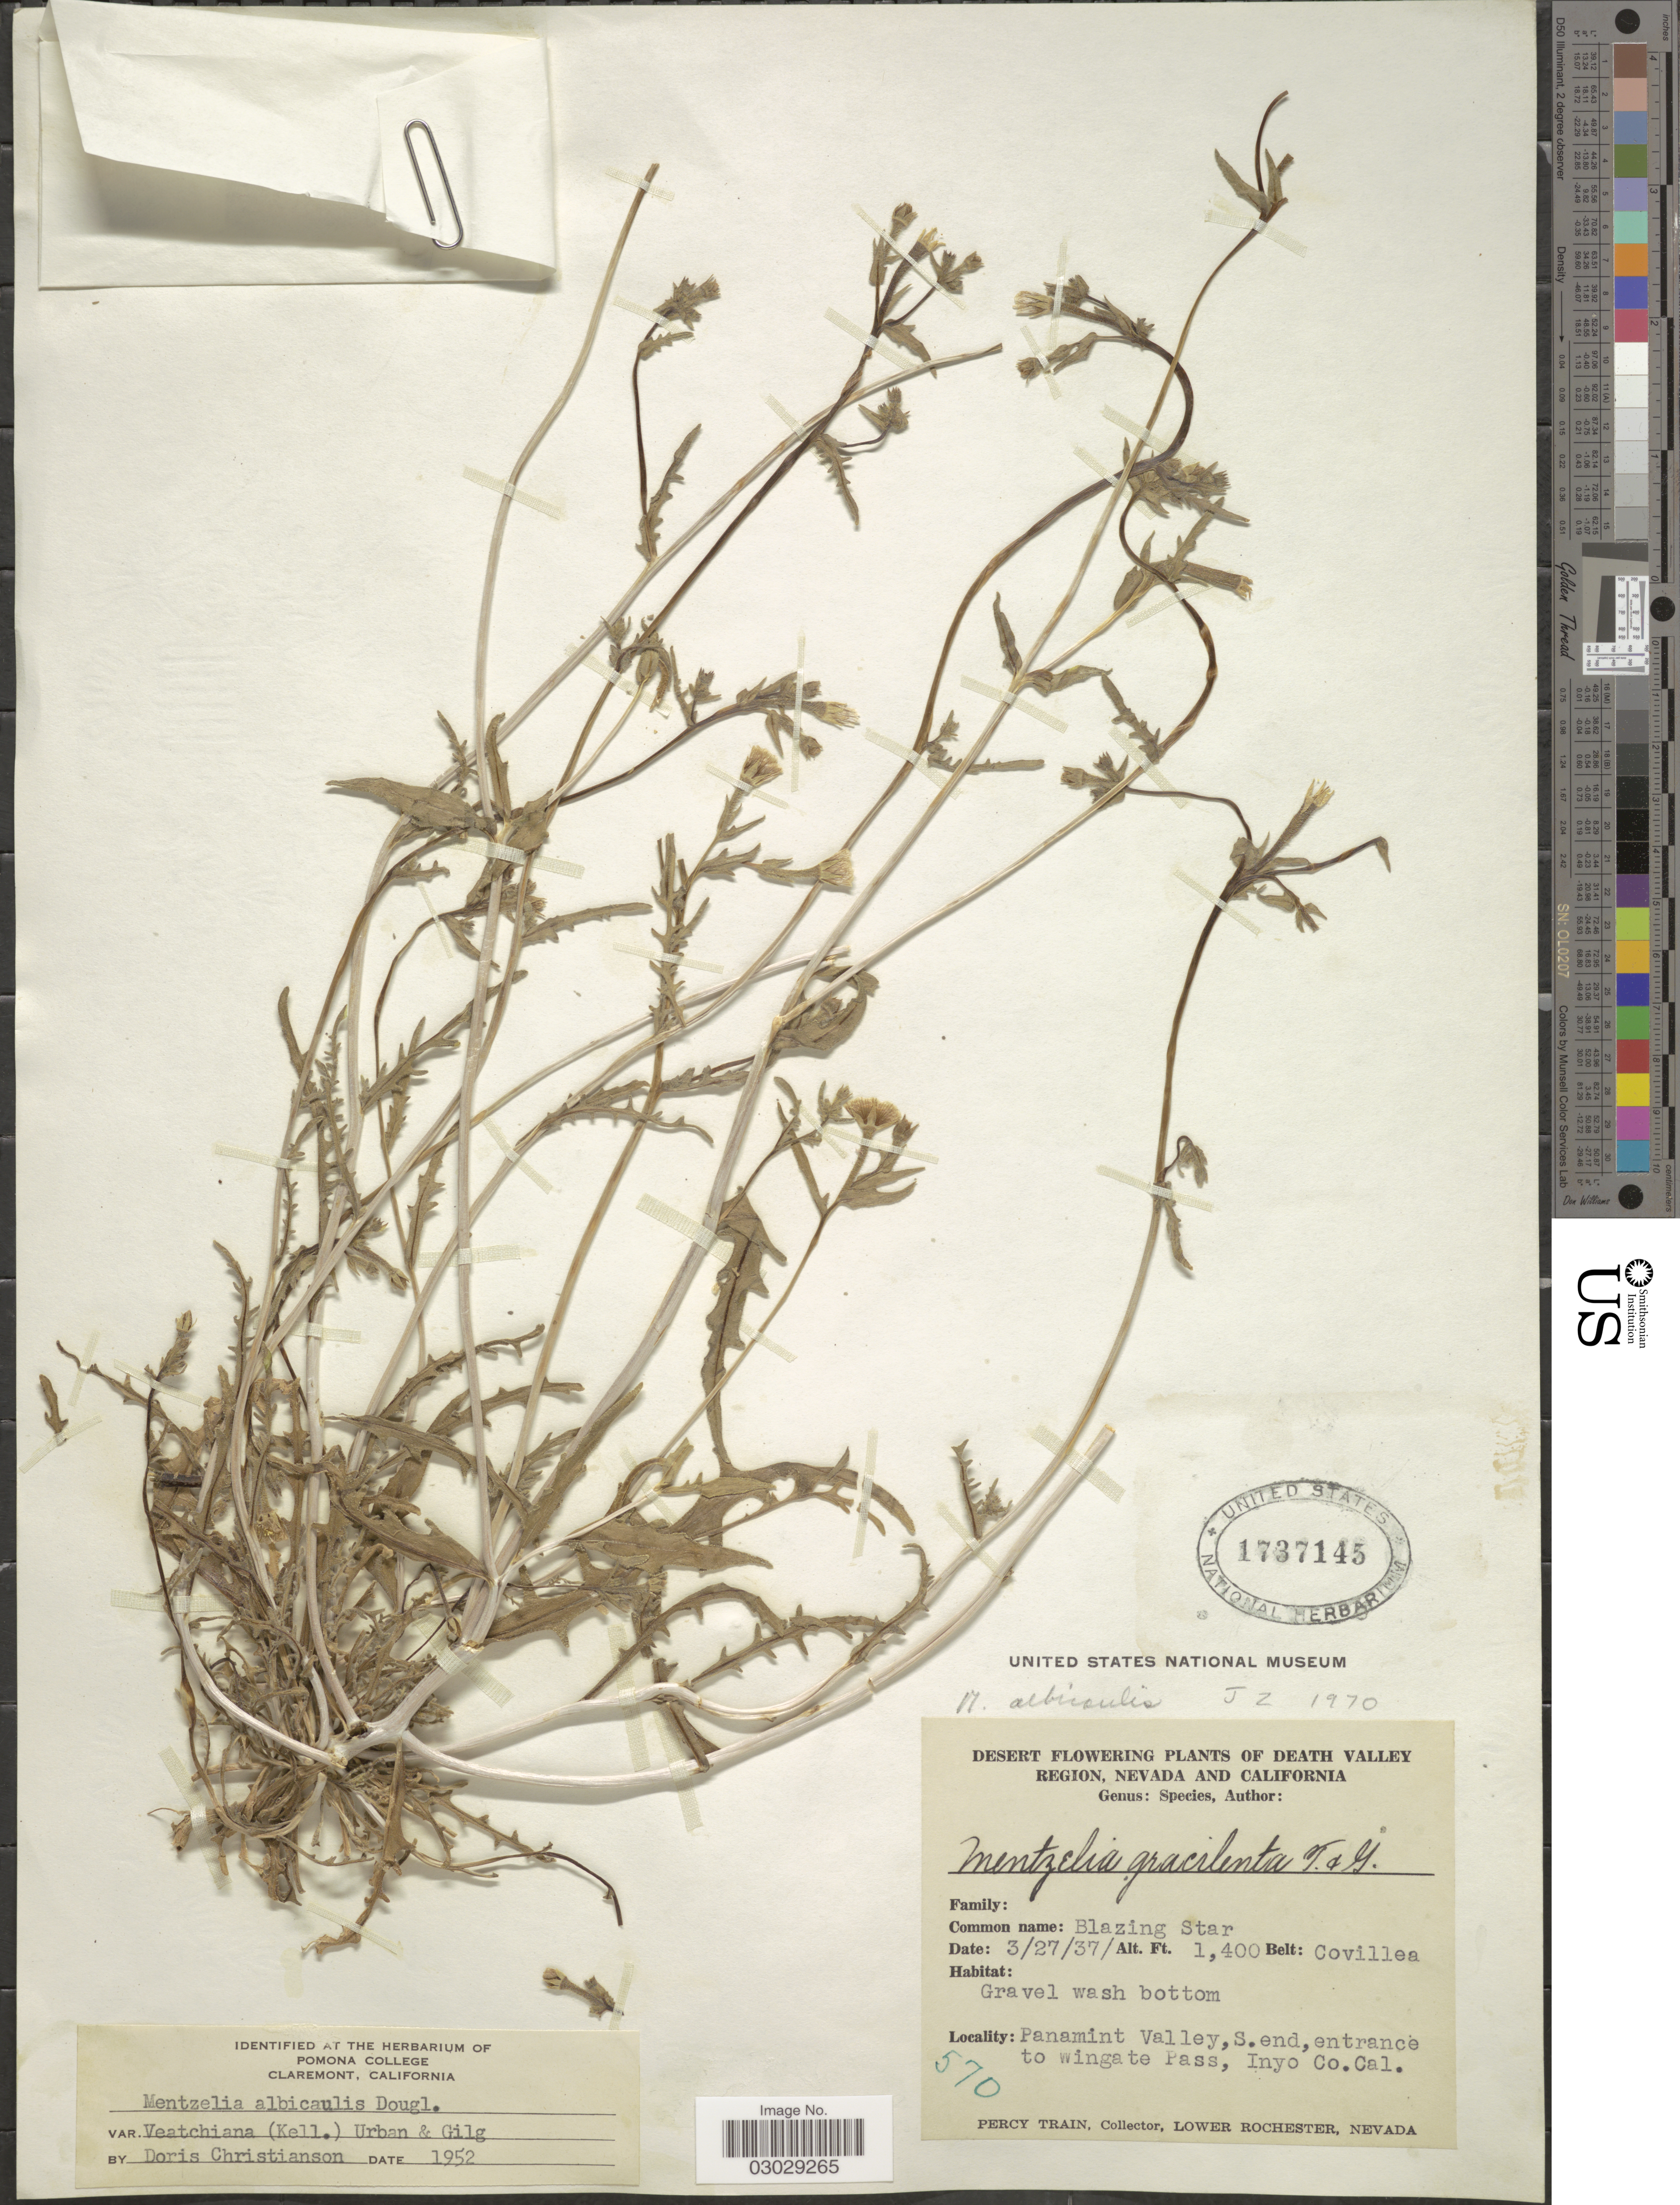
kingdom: Plantae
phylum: Tracheophyta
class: Magnoliopsida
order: Cornales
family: Loasaceae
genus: Mentzelia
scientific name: Mentzelia albicaulis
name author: (Douglas ex Hook.) Douglas ex Torr. & A. Gray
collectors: P. Train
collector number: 570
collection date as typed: Transcribed d/m/y: 27/3/37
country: United States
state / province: California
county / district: Inyo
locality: Panamint Valley, S. end, entrance to Wingate Pass, Inyo Co.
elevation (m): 427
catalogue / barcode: US 1737145